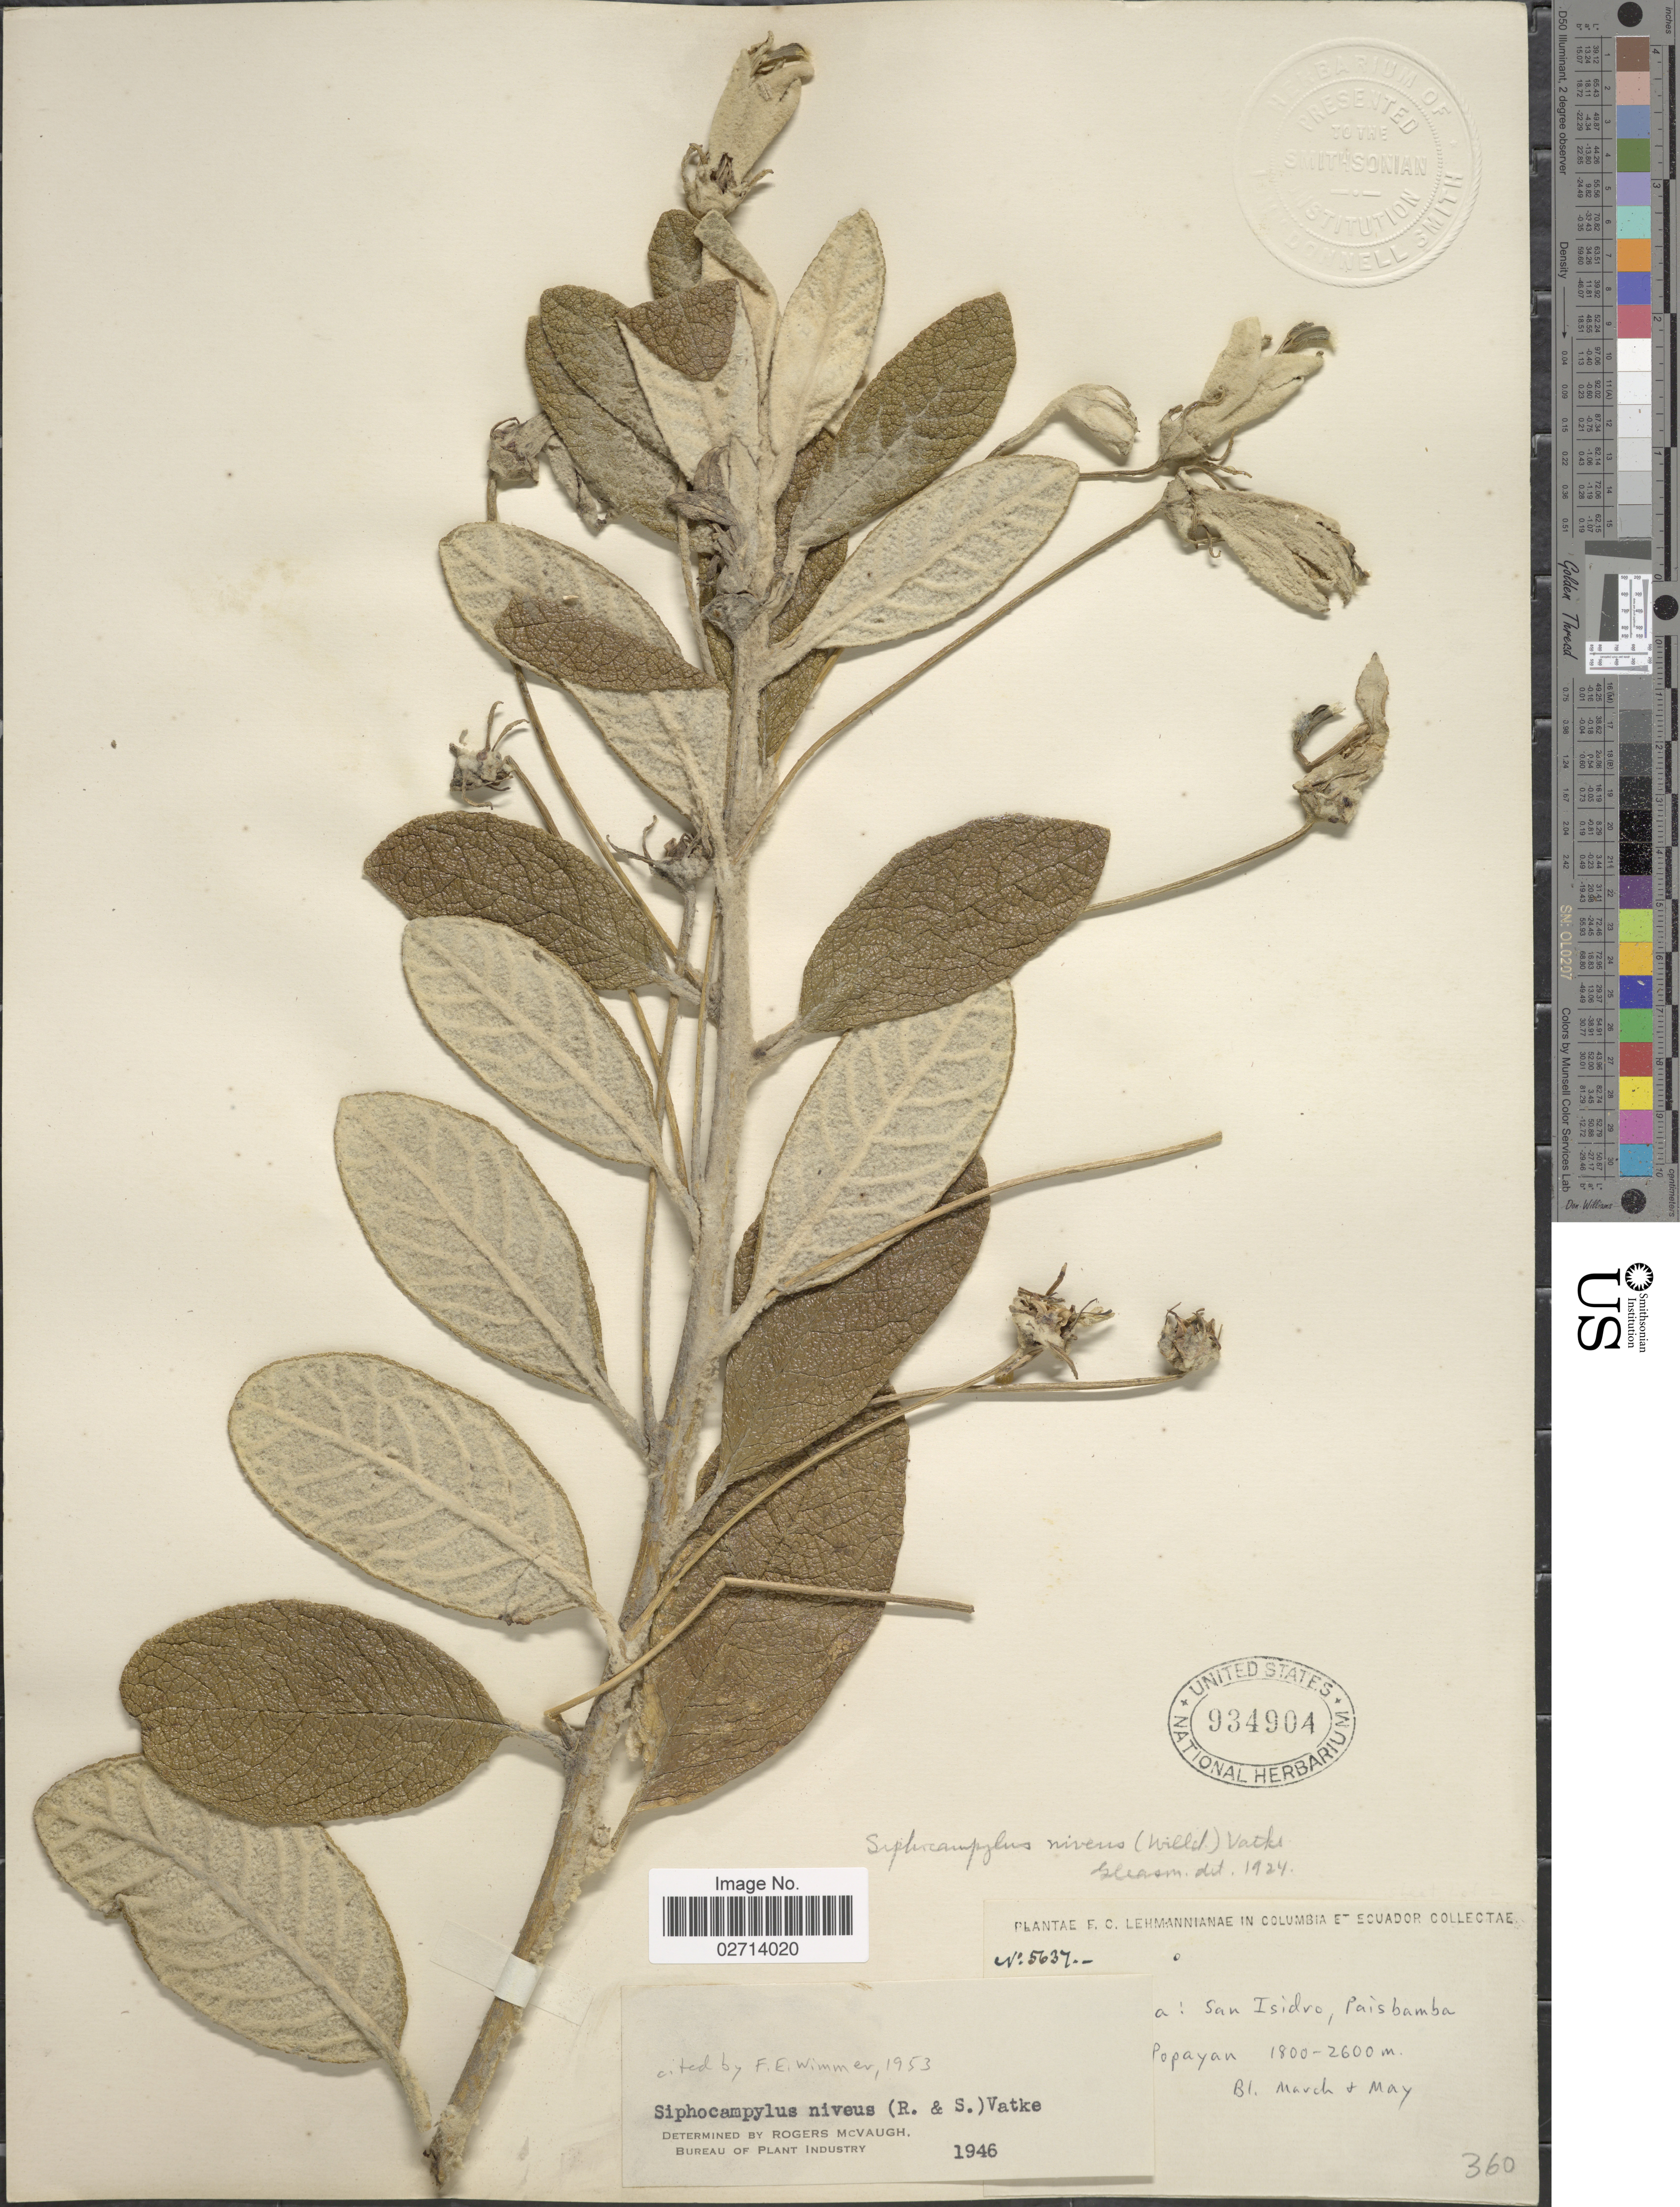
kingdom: Plantae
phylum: Tracheophyta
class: Magnoliopsida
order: Asterales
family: Campanulaceae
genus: Siphocampylus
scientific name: Siphocampylus niveus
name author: (Willd. ex Schult.) Vatke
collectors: F. C. Lehmann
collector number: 5637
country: Colombia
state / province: Cauca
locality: [illegible text]: San Isidro, Paisbamba, Popayan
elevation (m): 1800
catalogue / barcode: US 934904